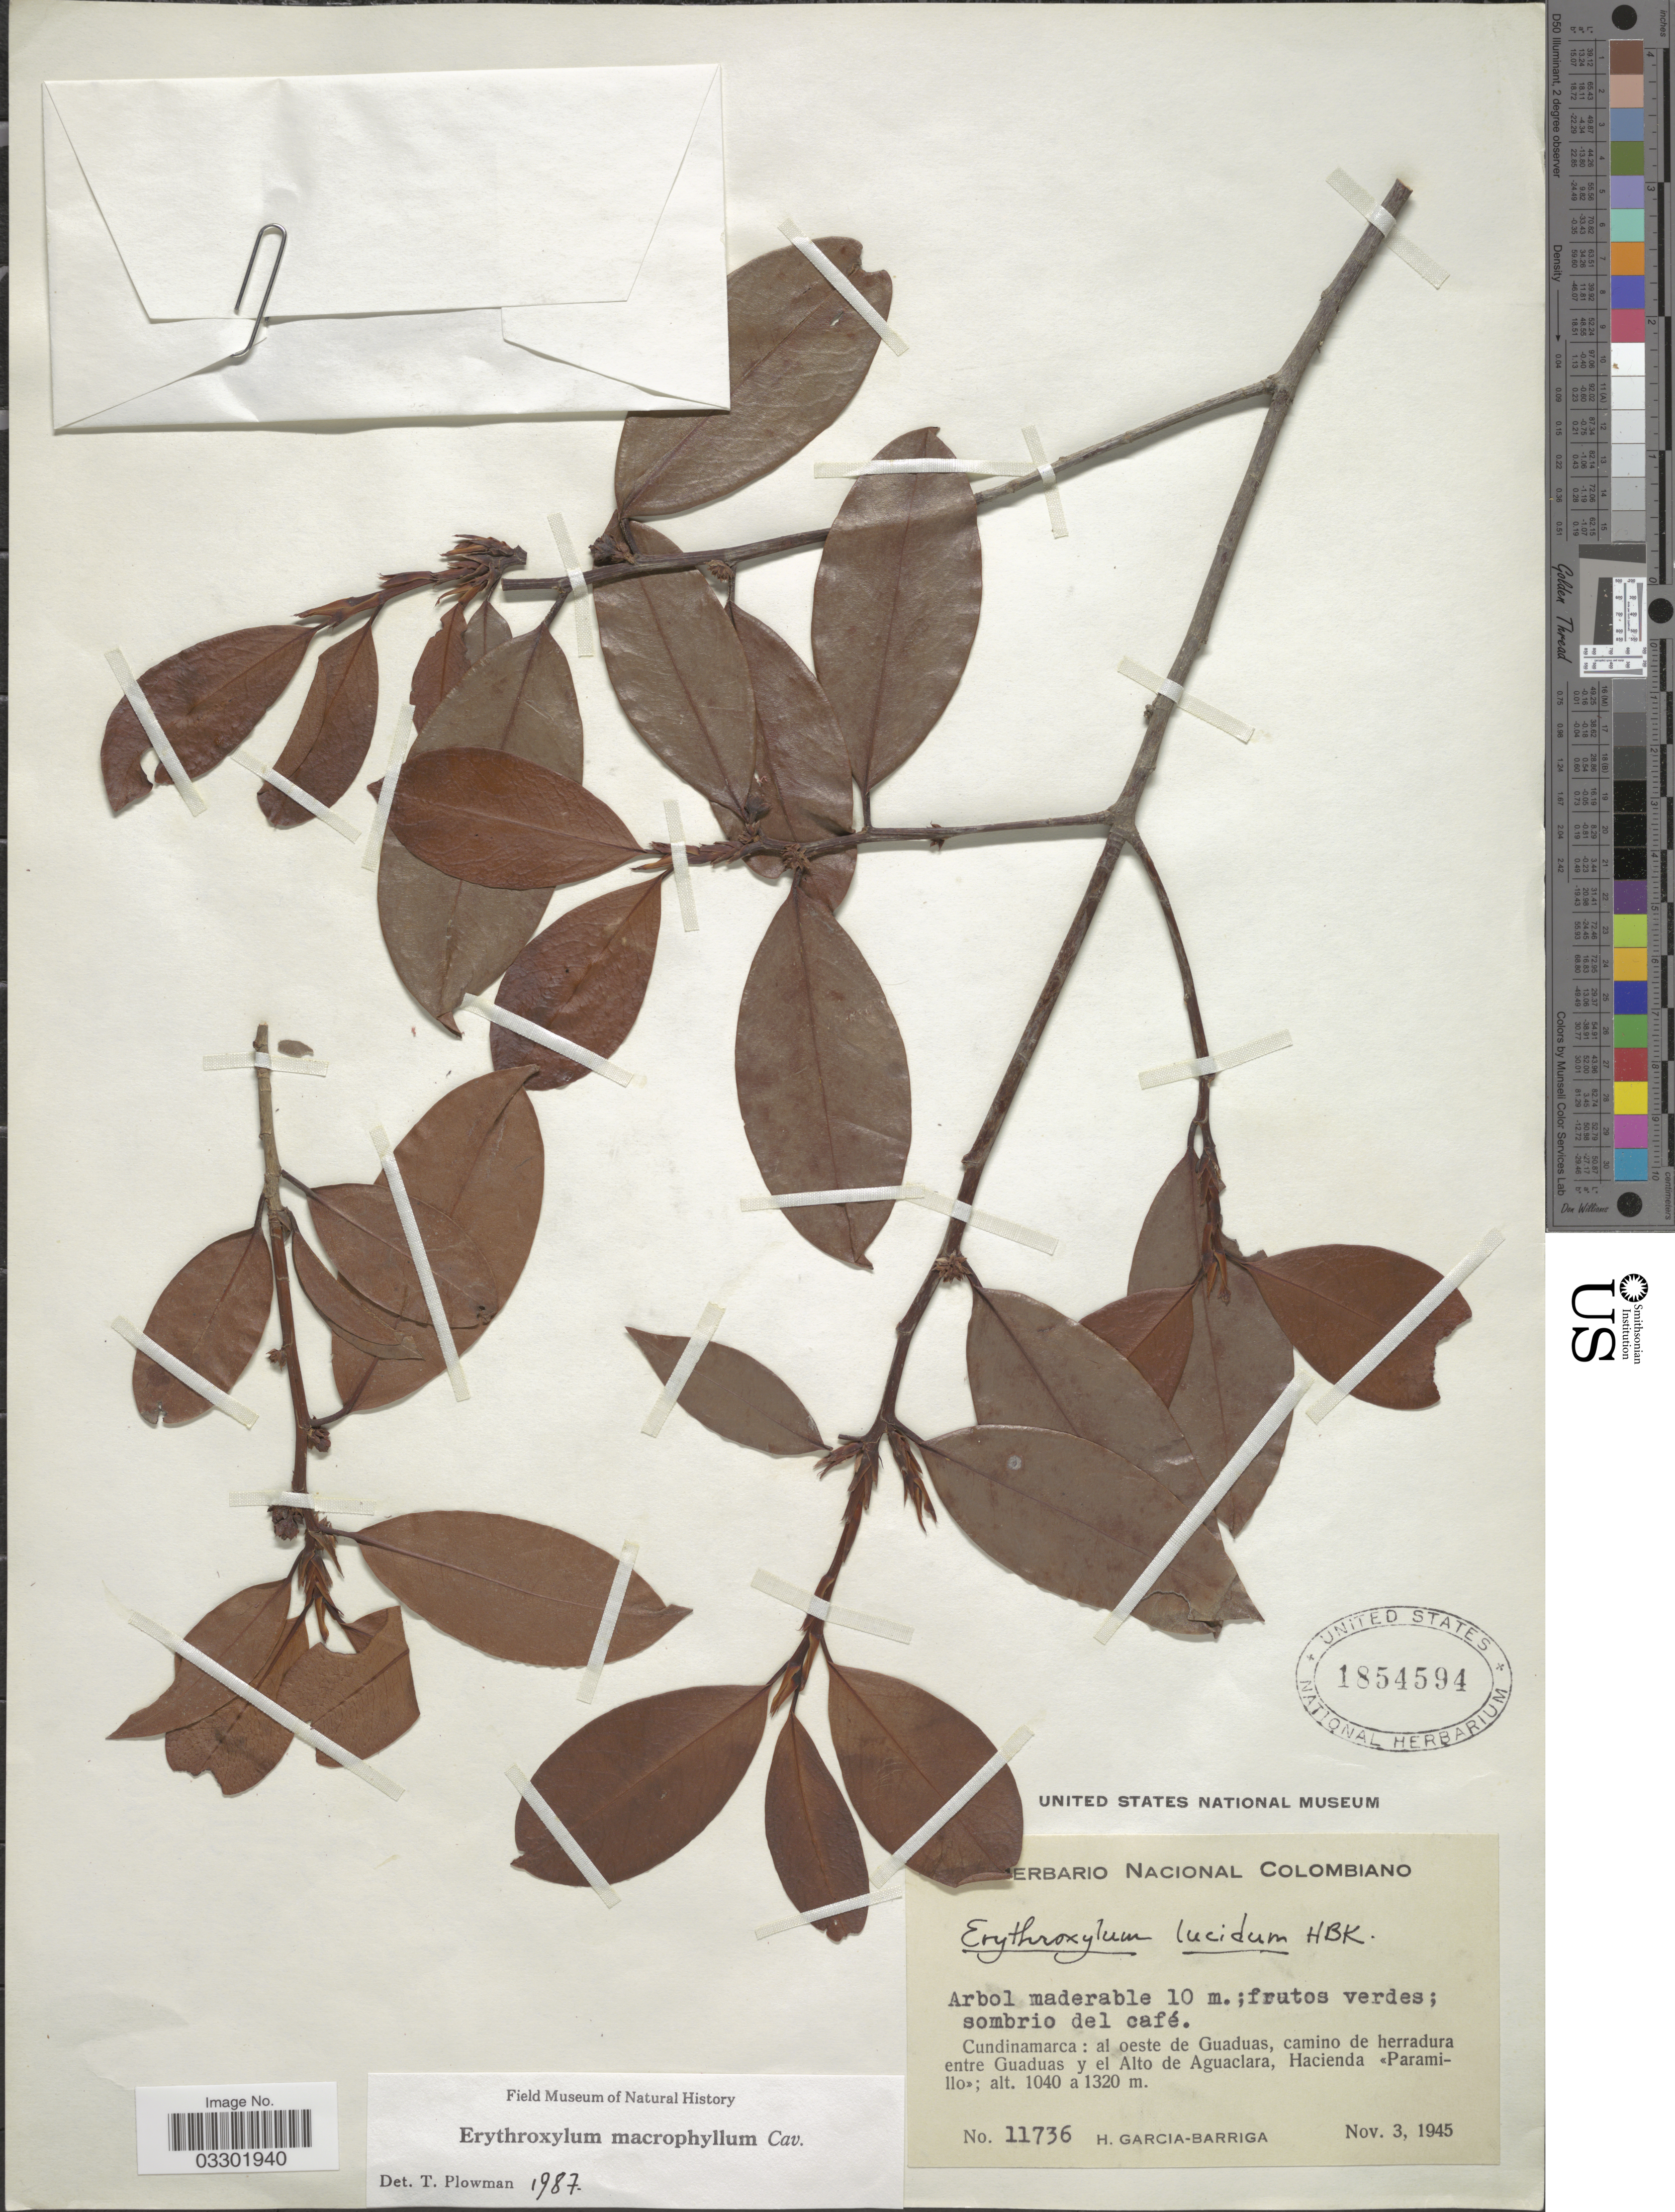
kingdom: Plantae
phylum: Tracheophyta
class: Magnoliopsida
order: Malpighiales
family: Erythroxylaceae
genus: Erythroxylum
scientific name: Erythroxylum macrophyllum var. macrophyllum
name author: Cav.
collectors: H. García Barriga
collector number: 11736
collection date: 1945-11-03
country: Colombia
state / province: Cundinamarca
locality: Al oeste de Guaduas, camino de herradura entre Guaduas y el Alto de Aguaclara, Hacienda «Paramillo».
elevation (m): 1040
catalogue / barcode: US 1854594